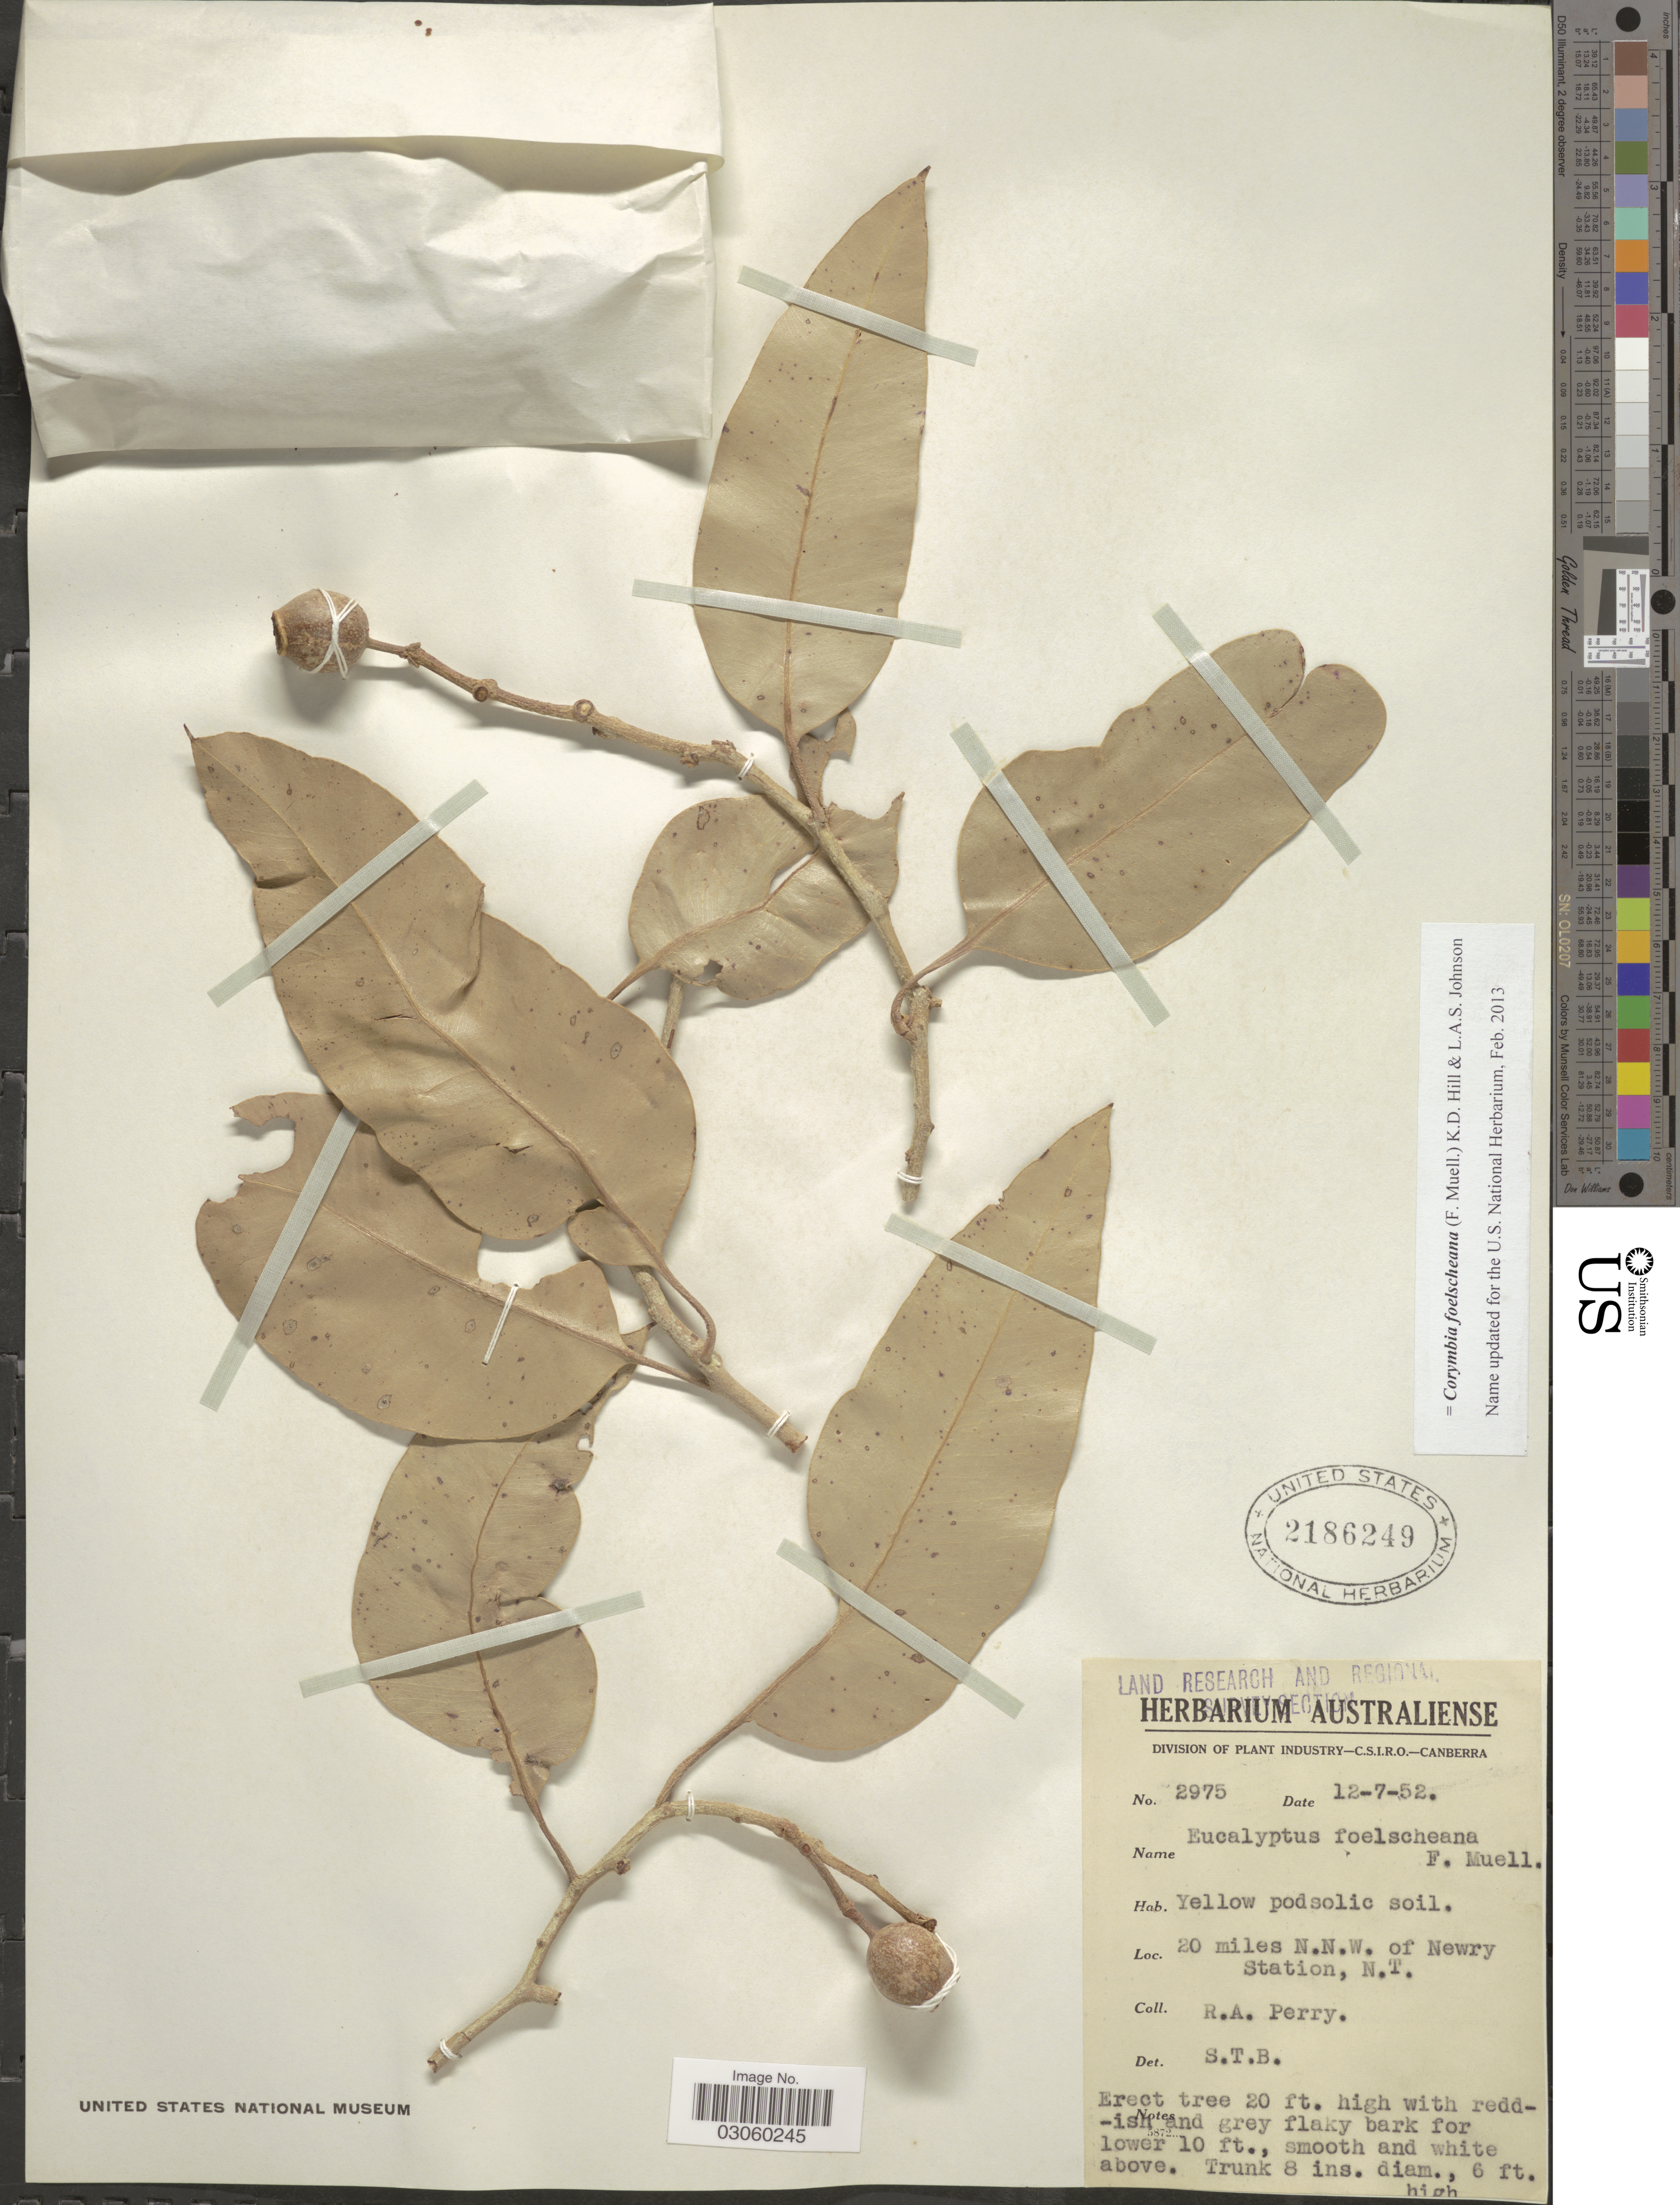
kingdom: Plantae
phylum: Tracheophyta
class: Magnoliopsida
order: Myrtales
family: Myrtaceae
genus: Corymbia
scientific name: Corymbia foelscheana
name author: (F. Muell.) K.D. Hill & L.A.S. Johnson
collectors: Perry, R. A.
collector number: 2975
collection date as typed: Transcribed d/m/y: 12/7/52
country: Australia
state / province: Northern Territory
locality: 20 miles N.N.W. of Newry Station, N.T.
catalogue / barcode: US 2186249